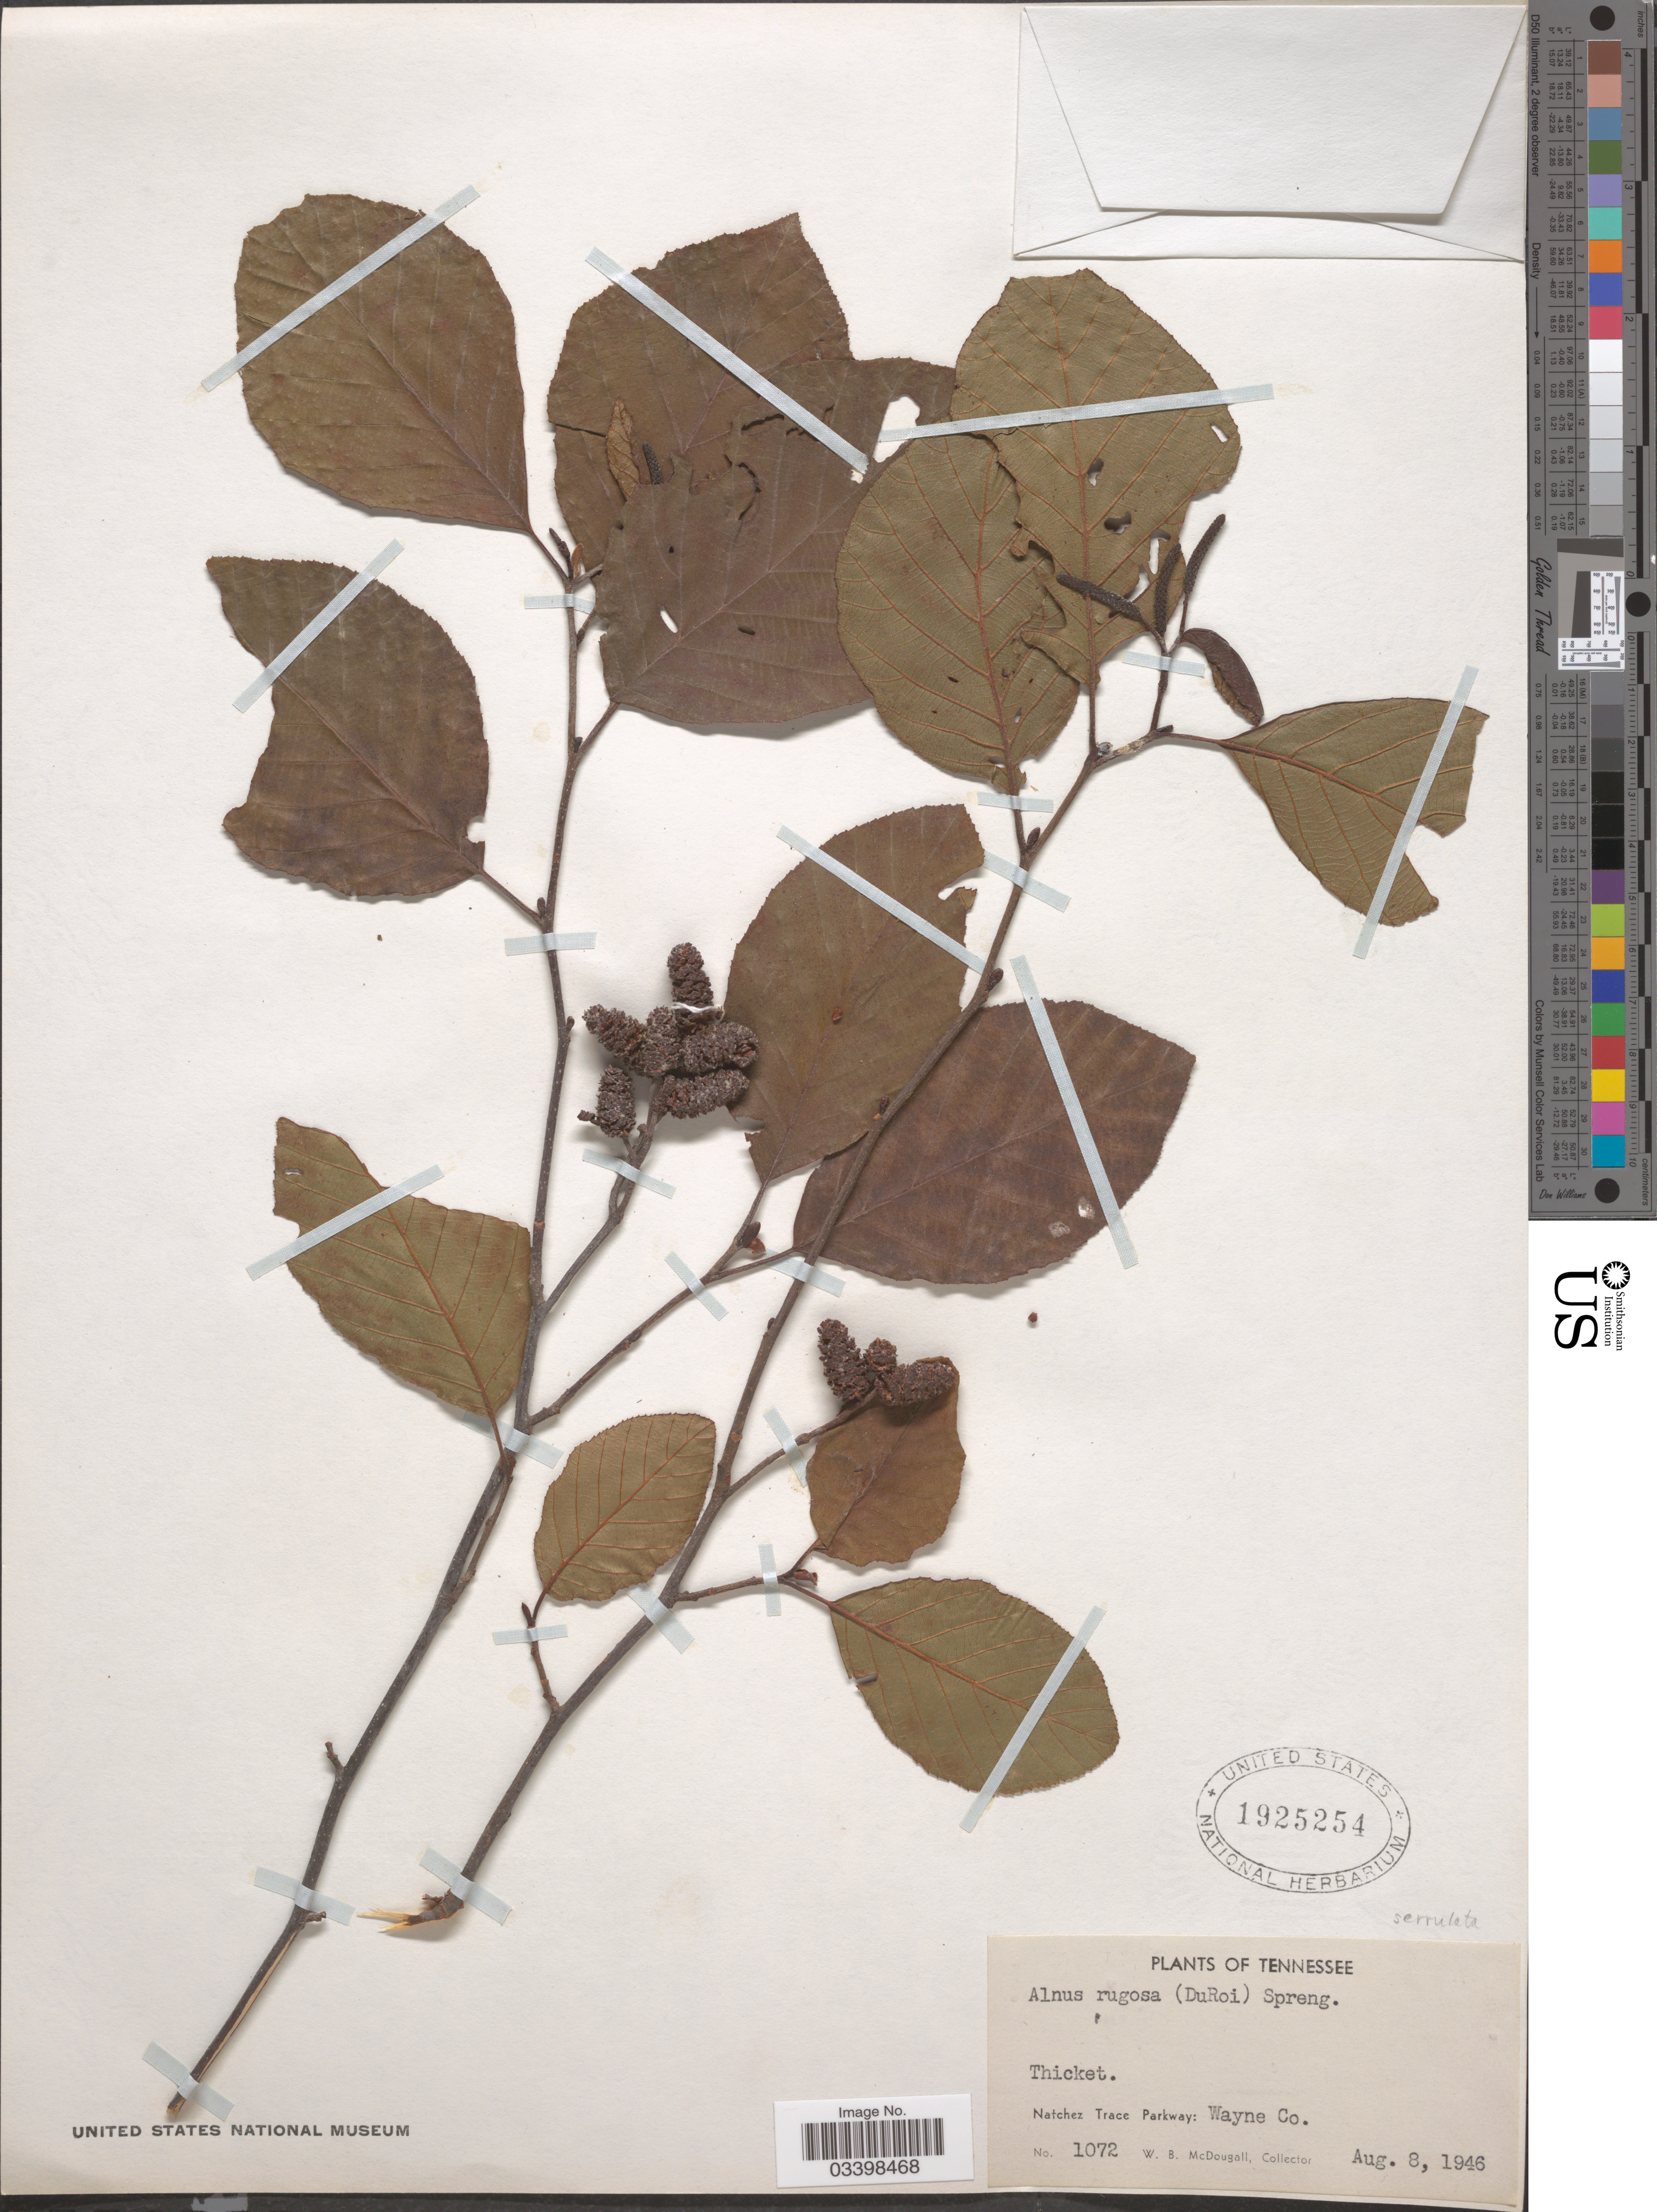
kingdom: Plantae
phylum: Tracheophyta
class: Magnoliopsida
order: Fagales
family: Betulaceae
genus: Alnus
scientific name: Alnus serrulata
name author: (Aiton) Willd.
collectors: W. B. McDougall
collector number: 1072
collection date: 1946-08-08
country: United States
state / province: Tennessee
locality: Natchez Trace Parkway: Wayne Co.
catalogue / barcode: US 1925254